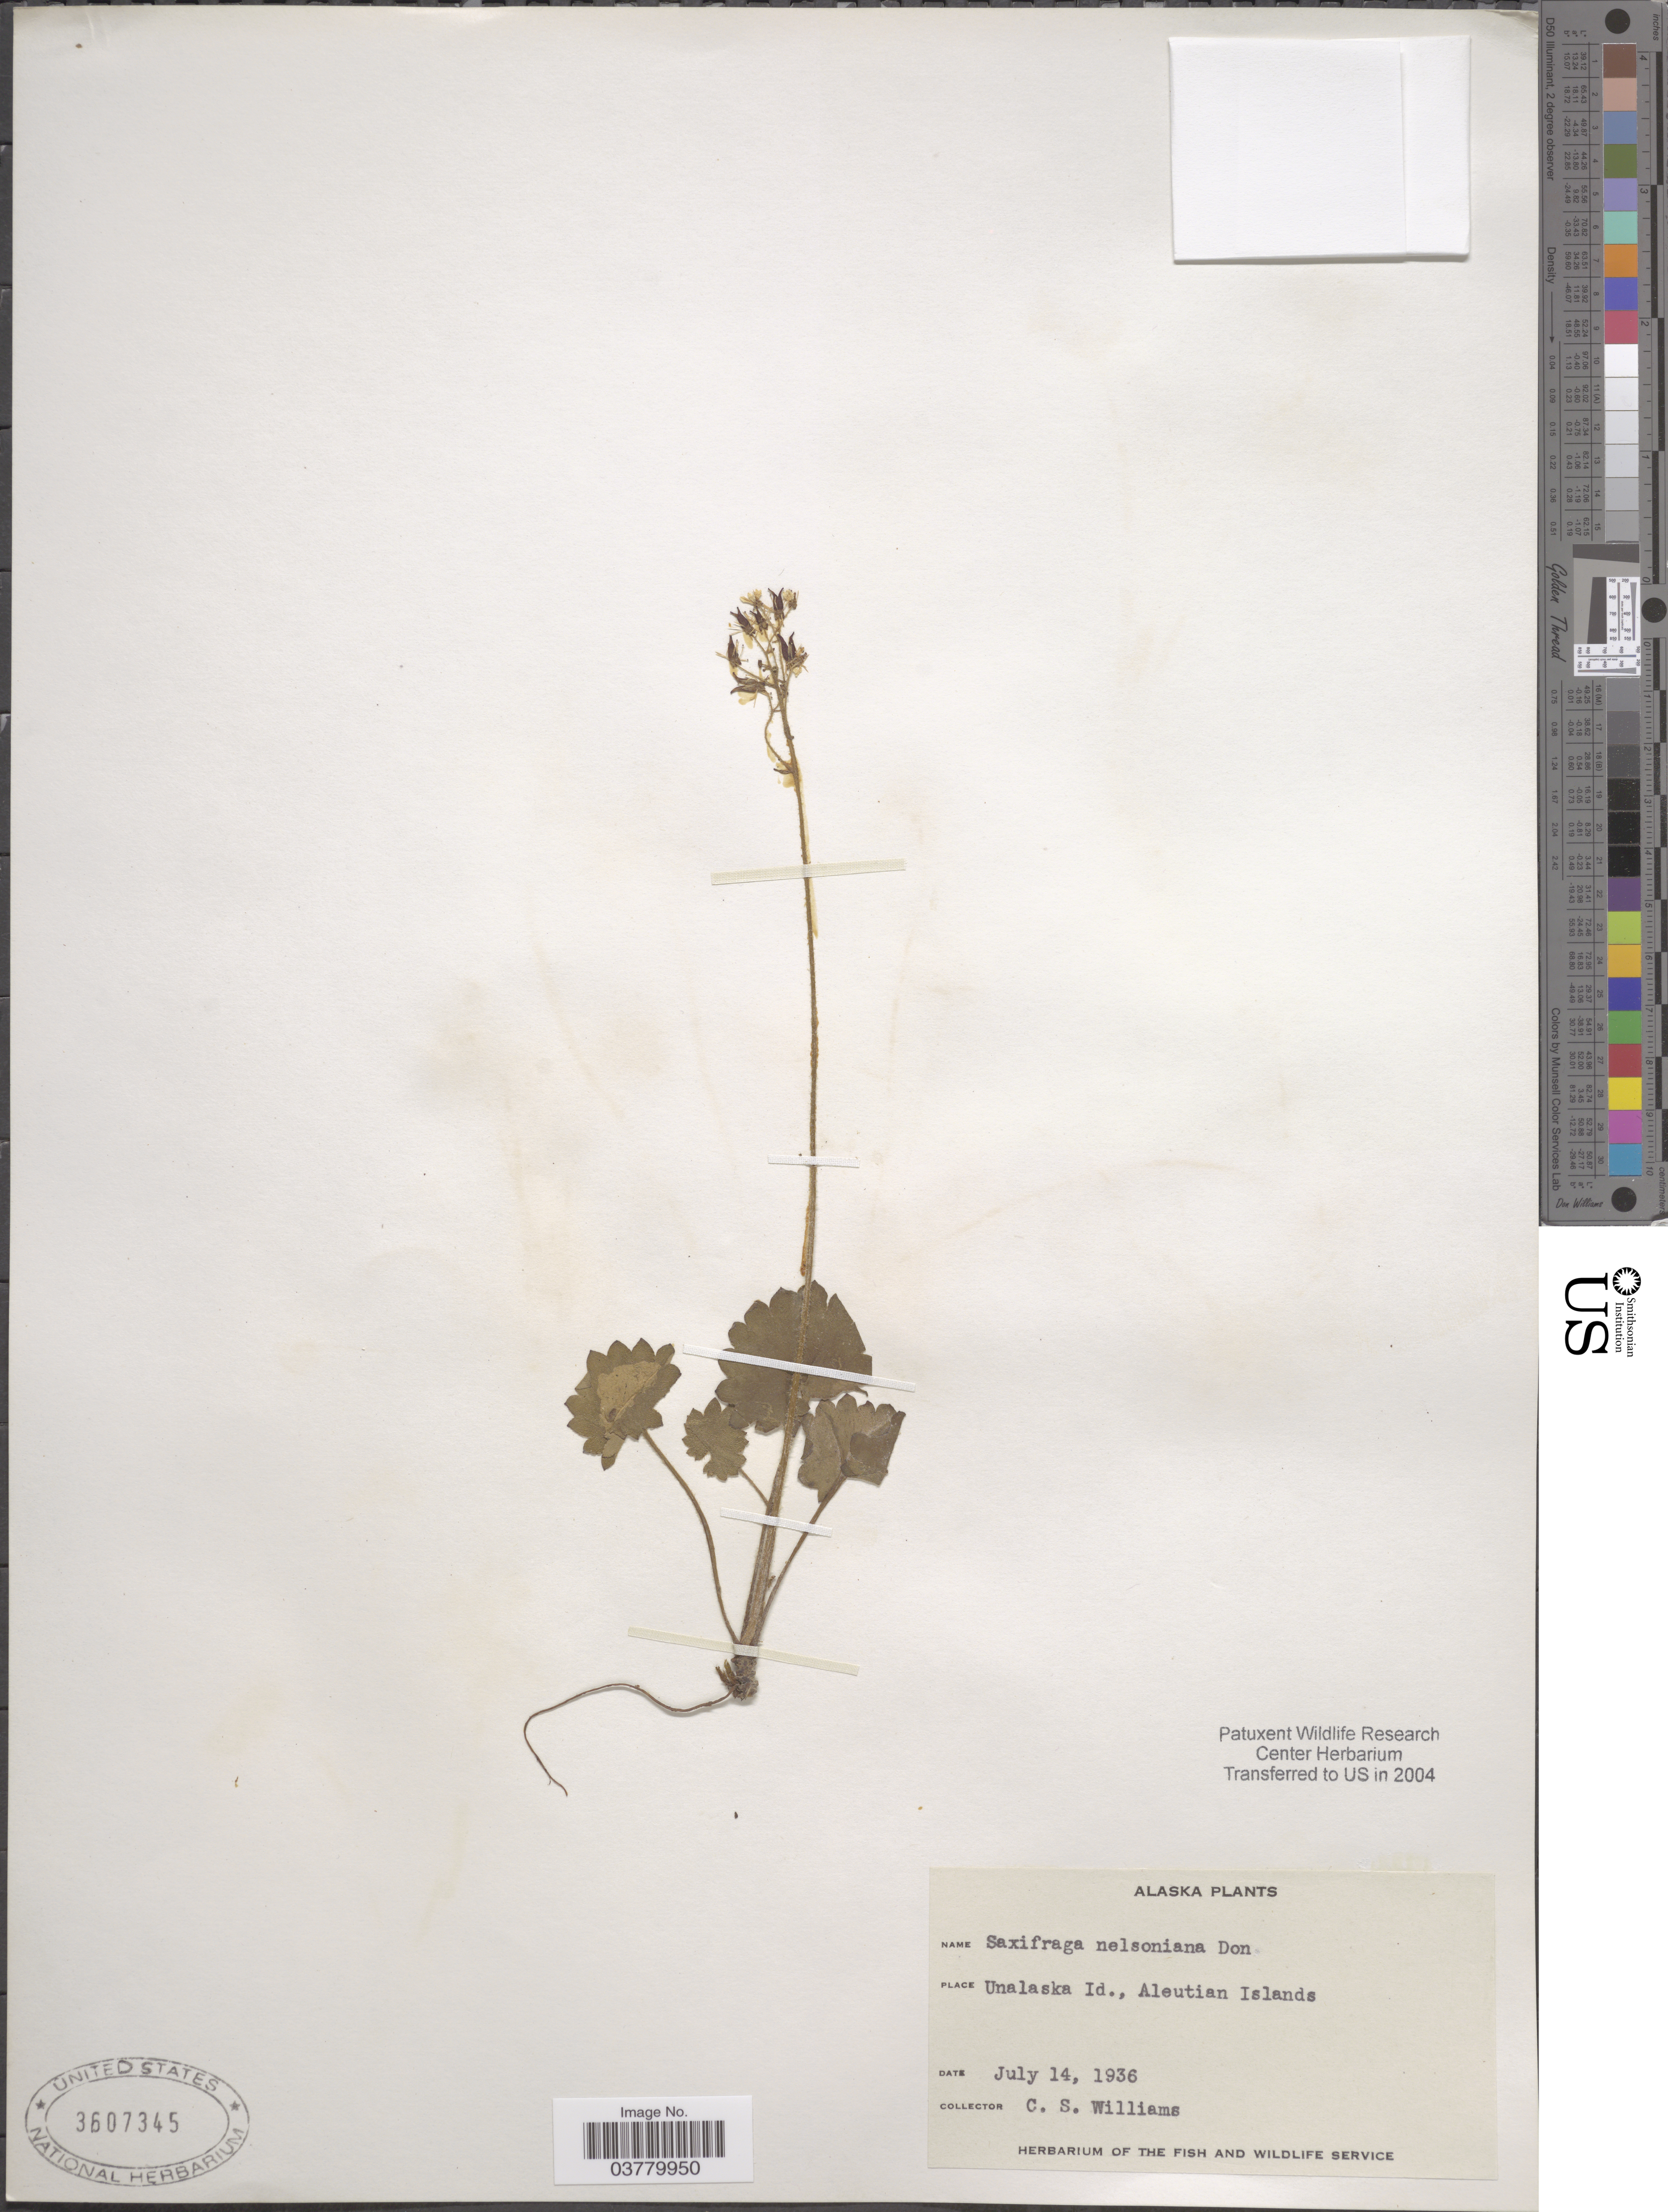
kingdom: Plantae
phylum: Tracheophyta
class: Magnoliopsida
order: Saxifragales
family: Saxifragaceae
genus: Micranthes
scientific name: Micranthes nelsoniana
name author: (D. Don) Small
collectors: C. Williams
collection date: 1936-07-14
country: United States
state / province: Alaska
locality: Unalaska Id., Aleutian Islands.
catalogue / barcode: US 3607345